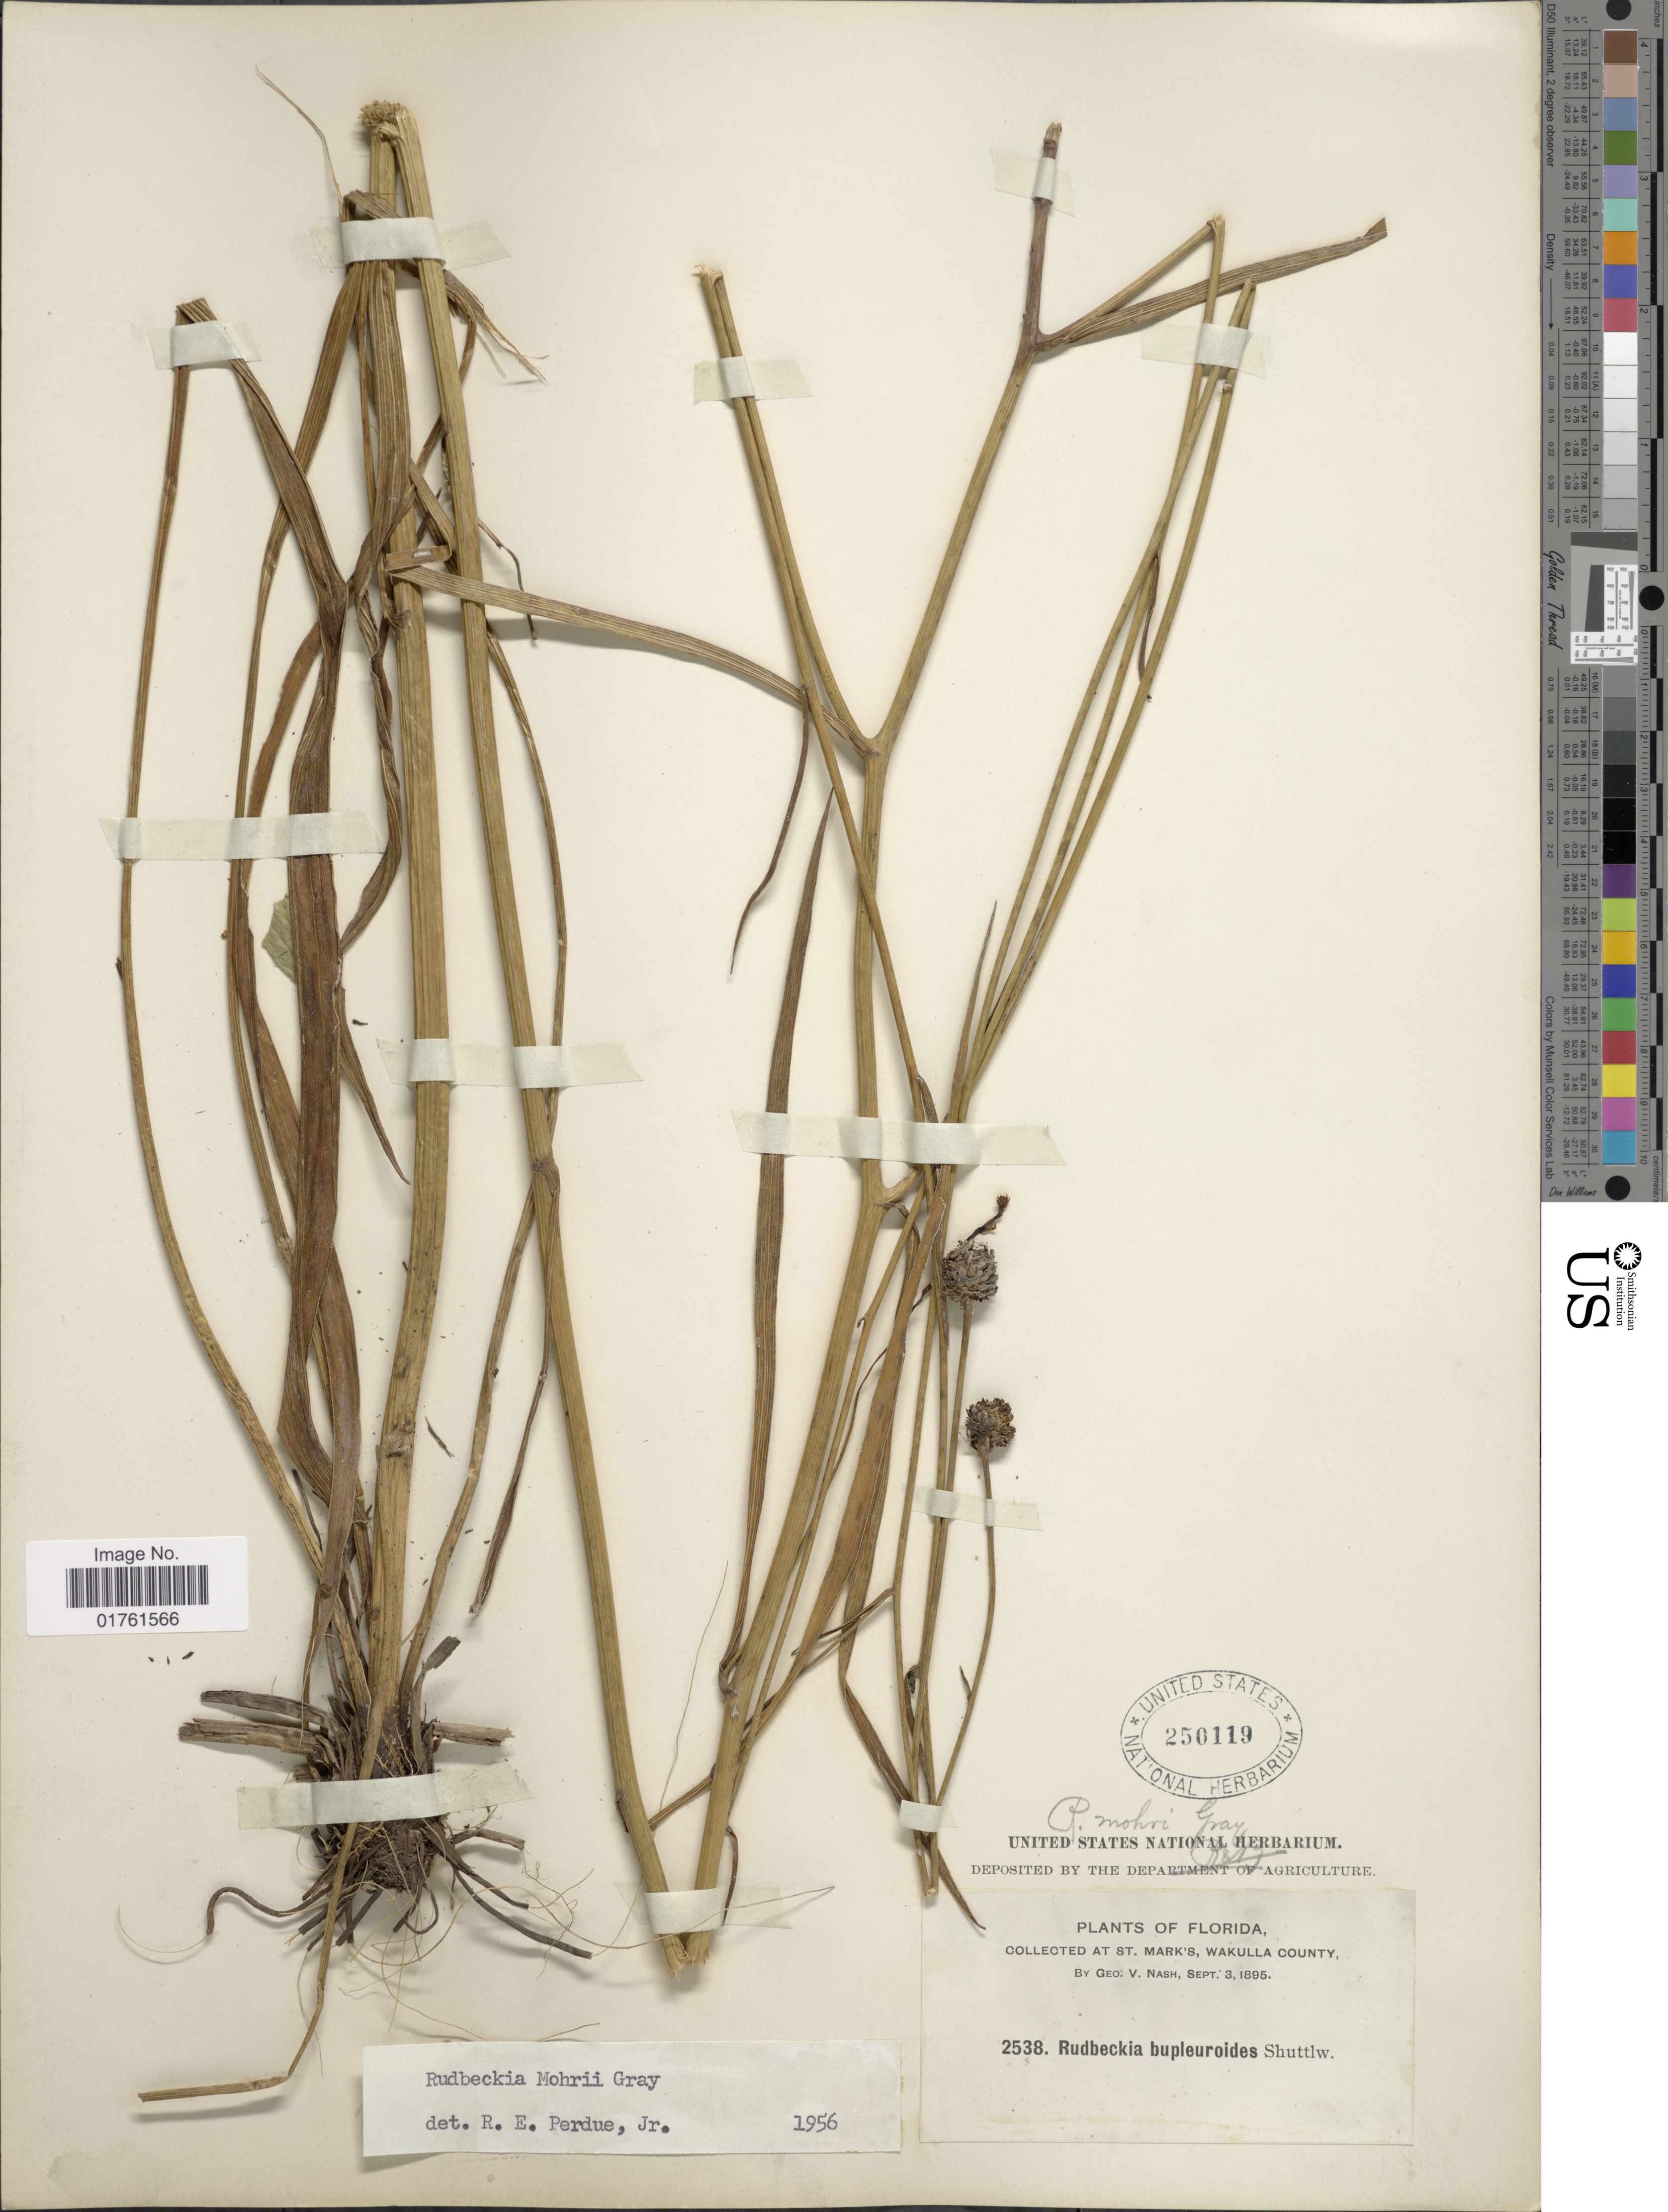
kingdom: Plantae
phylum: Tracheophyta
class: Magnoliopsida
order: Asterales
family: Asteraceae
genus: Rudbeckia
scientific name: Rudbeckia mohri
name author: A. Gray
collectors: G. V. Nash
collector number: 2538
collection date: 1895-09-03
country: United States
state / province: Florida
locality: At St Mark's, Wakulla County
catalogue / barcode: US 250119